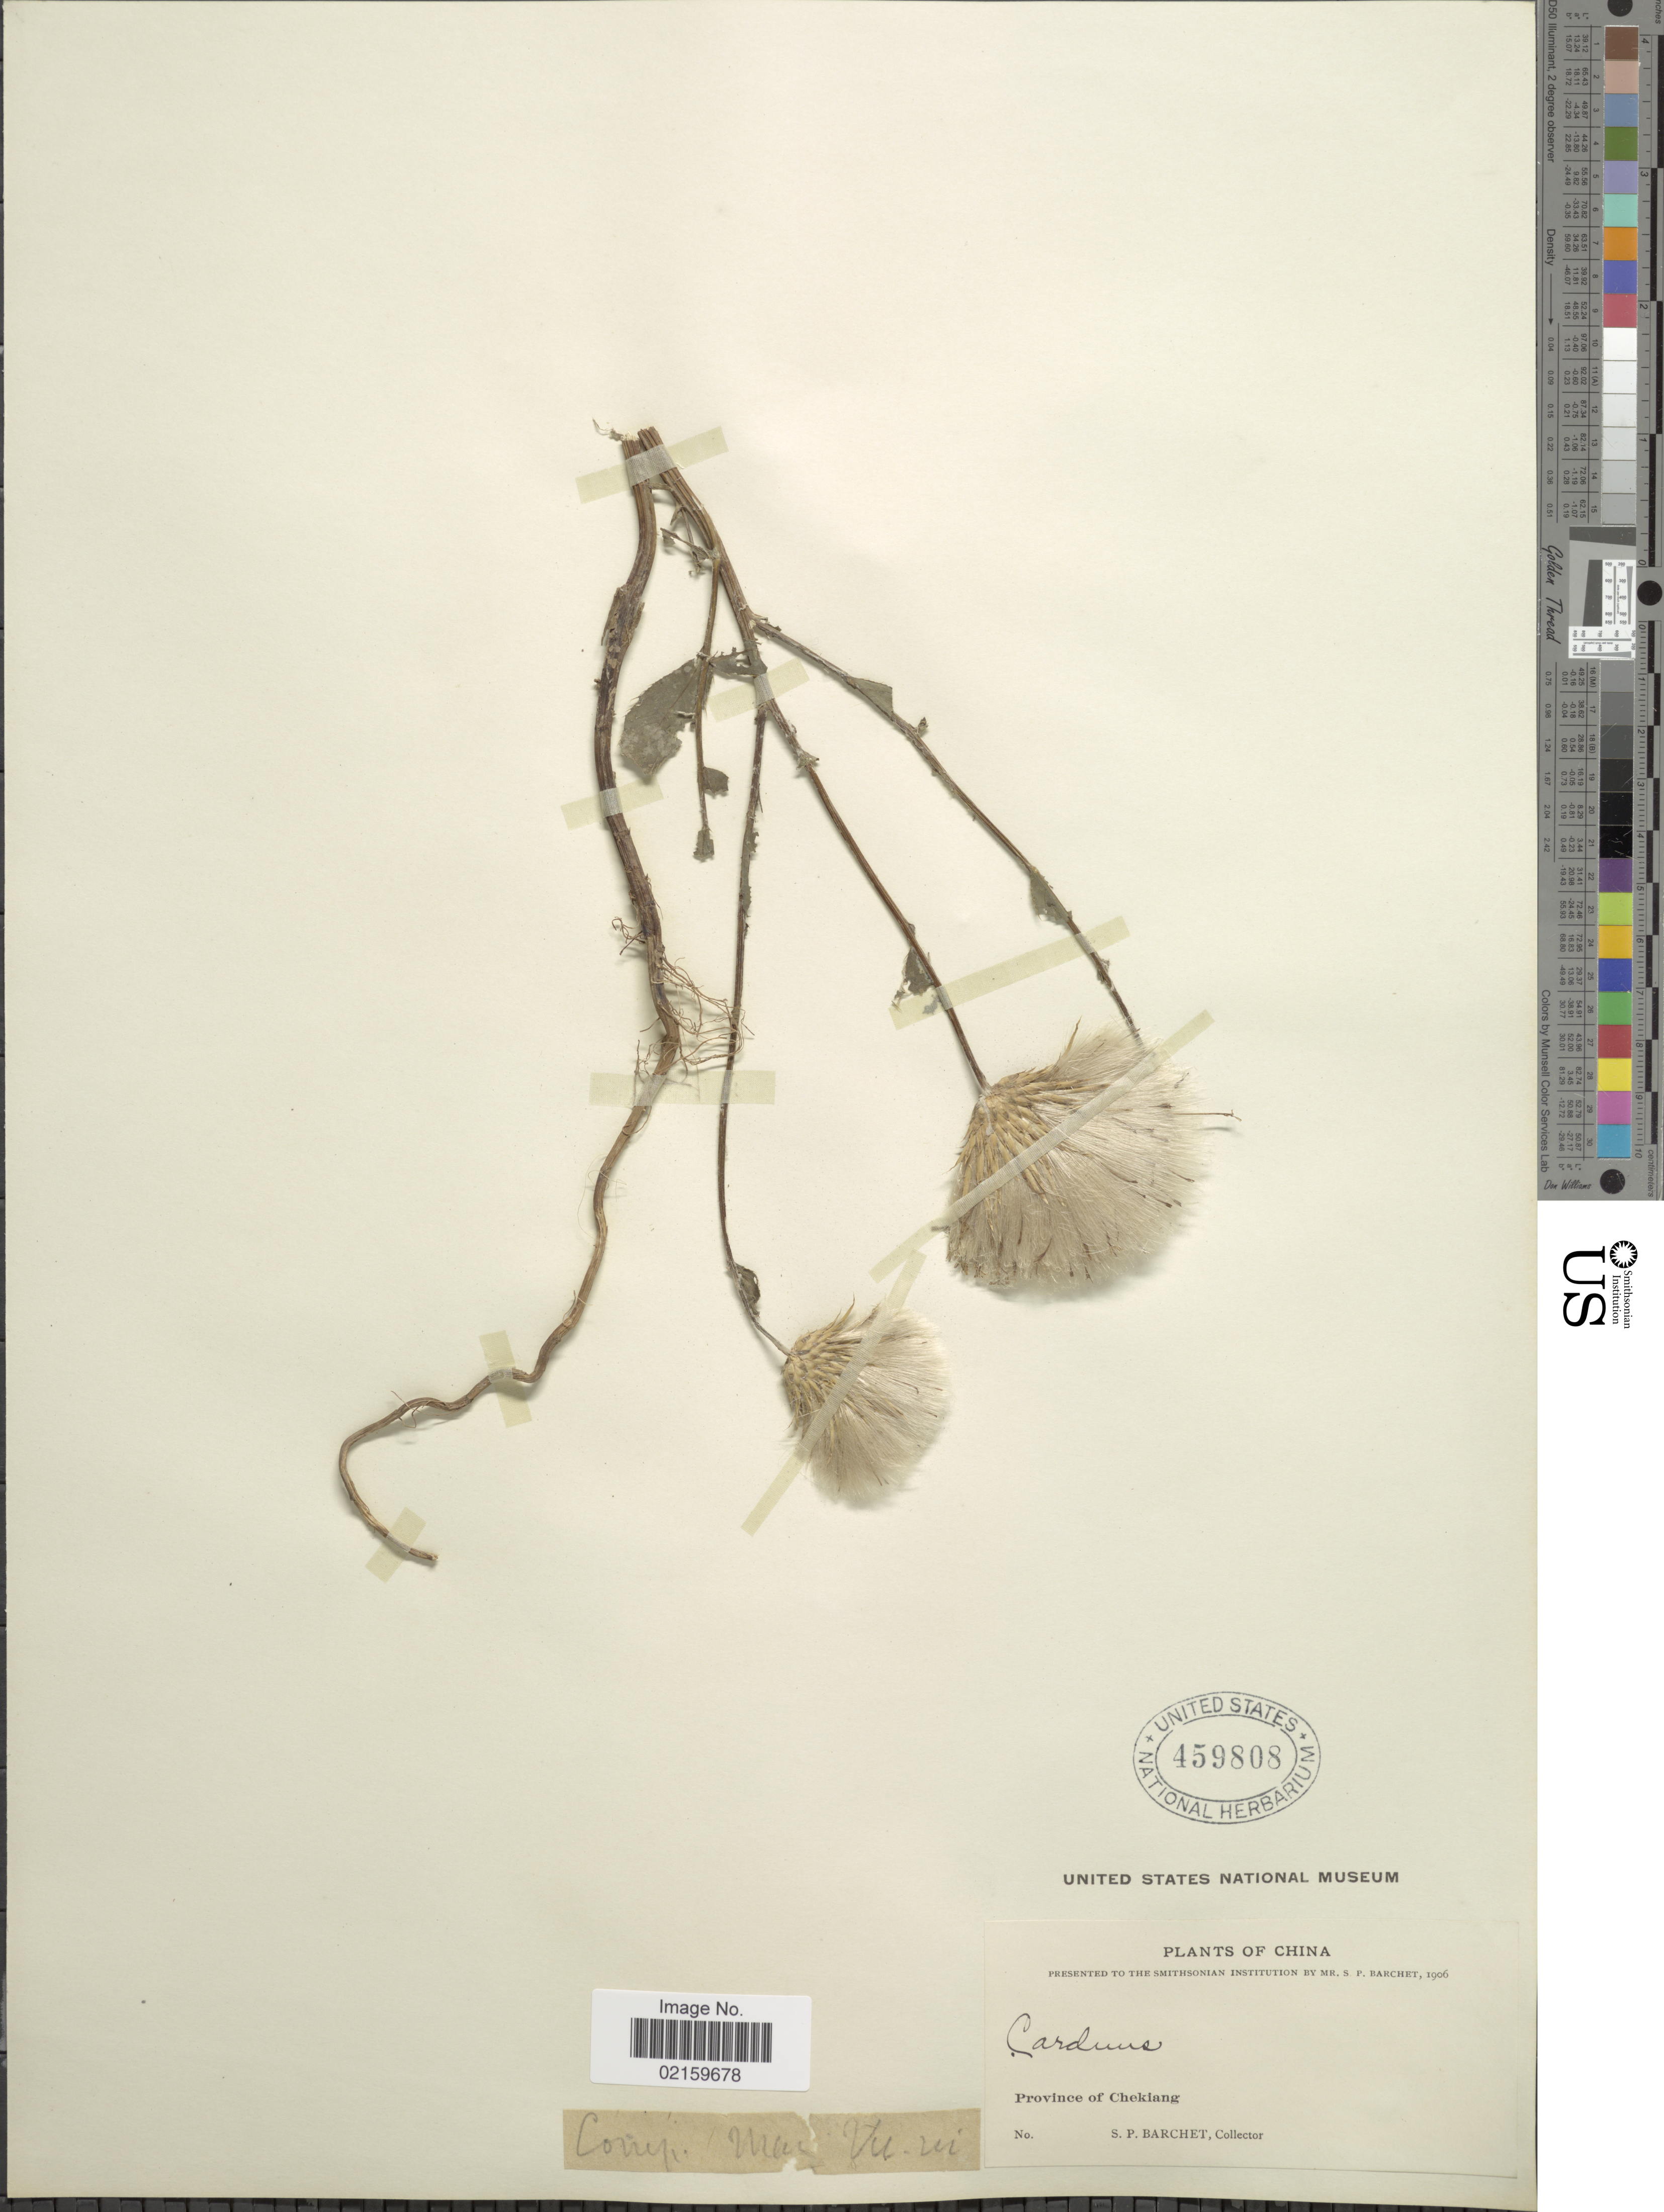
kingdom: Plantae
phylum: Tracheophyta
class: Magnoliopsida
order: Asterales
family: Asteraceae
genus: Cirsium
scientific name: Cirsium sp.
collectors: S. P. Barchet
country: China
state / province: Zhejiang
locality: Province of Chekiang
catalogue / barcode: US 459808